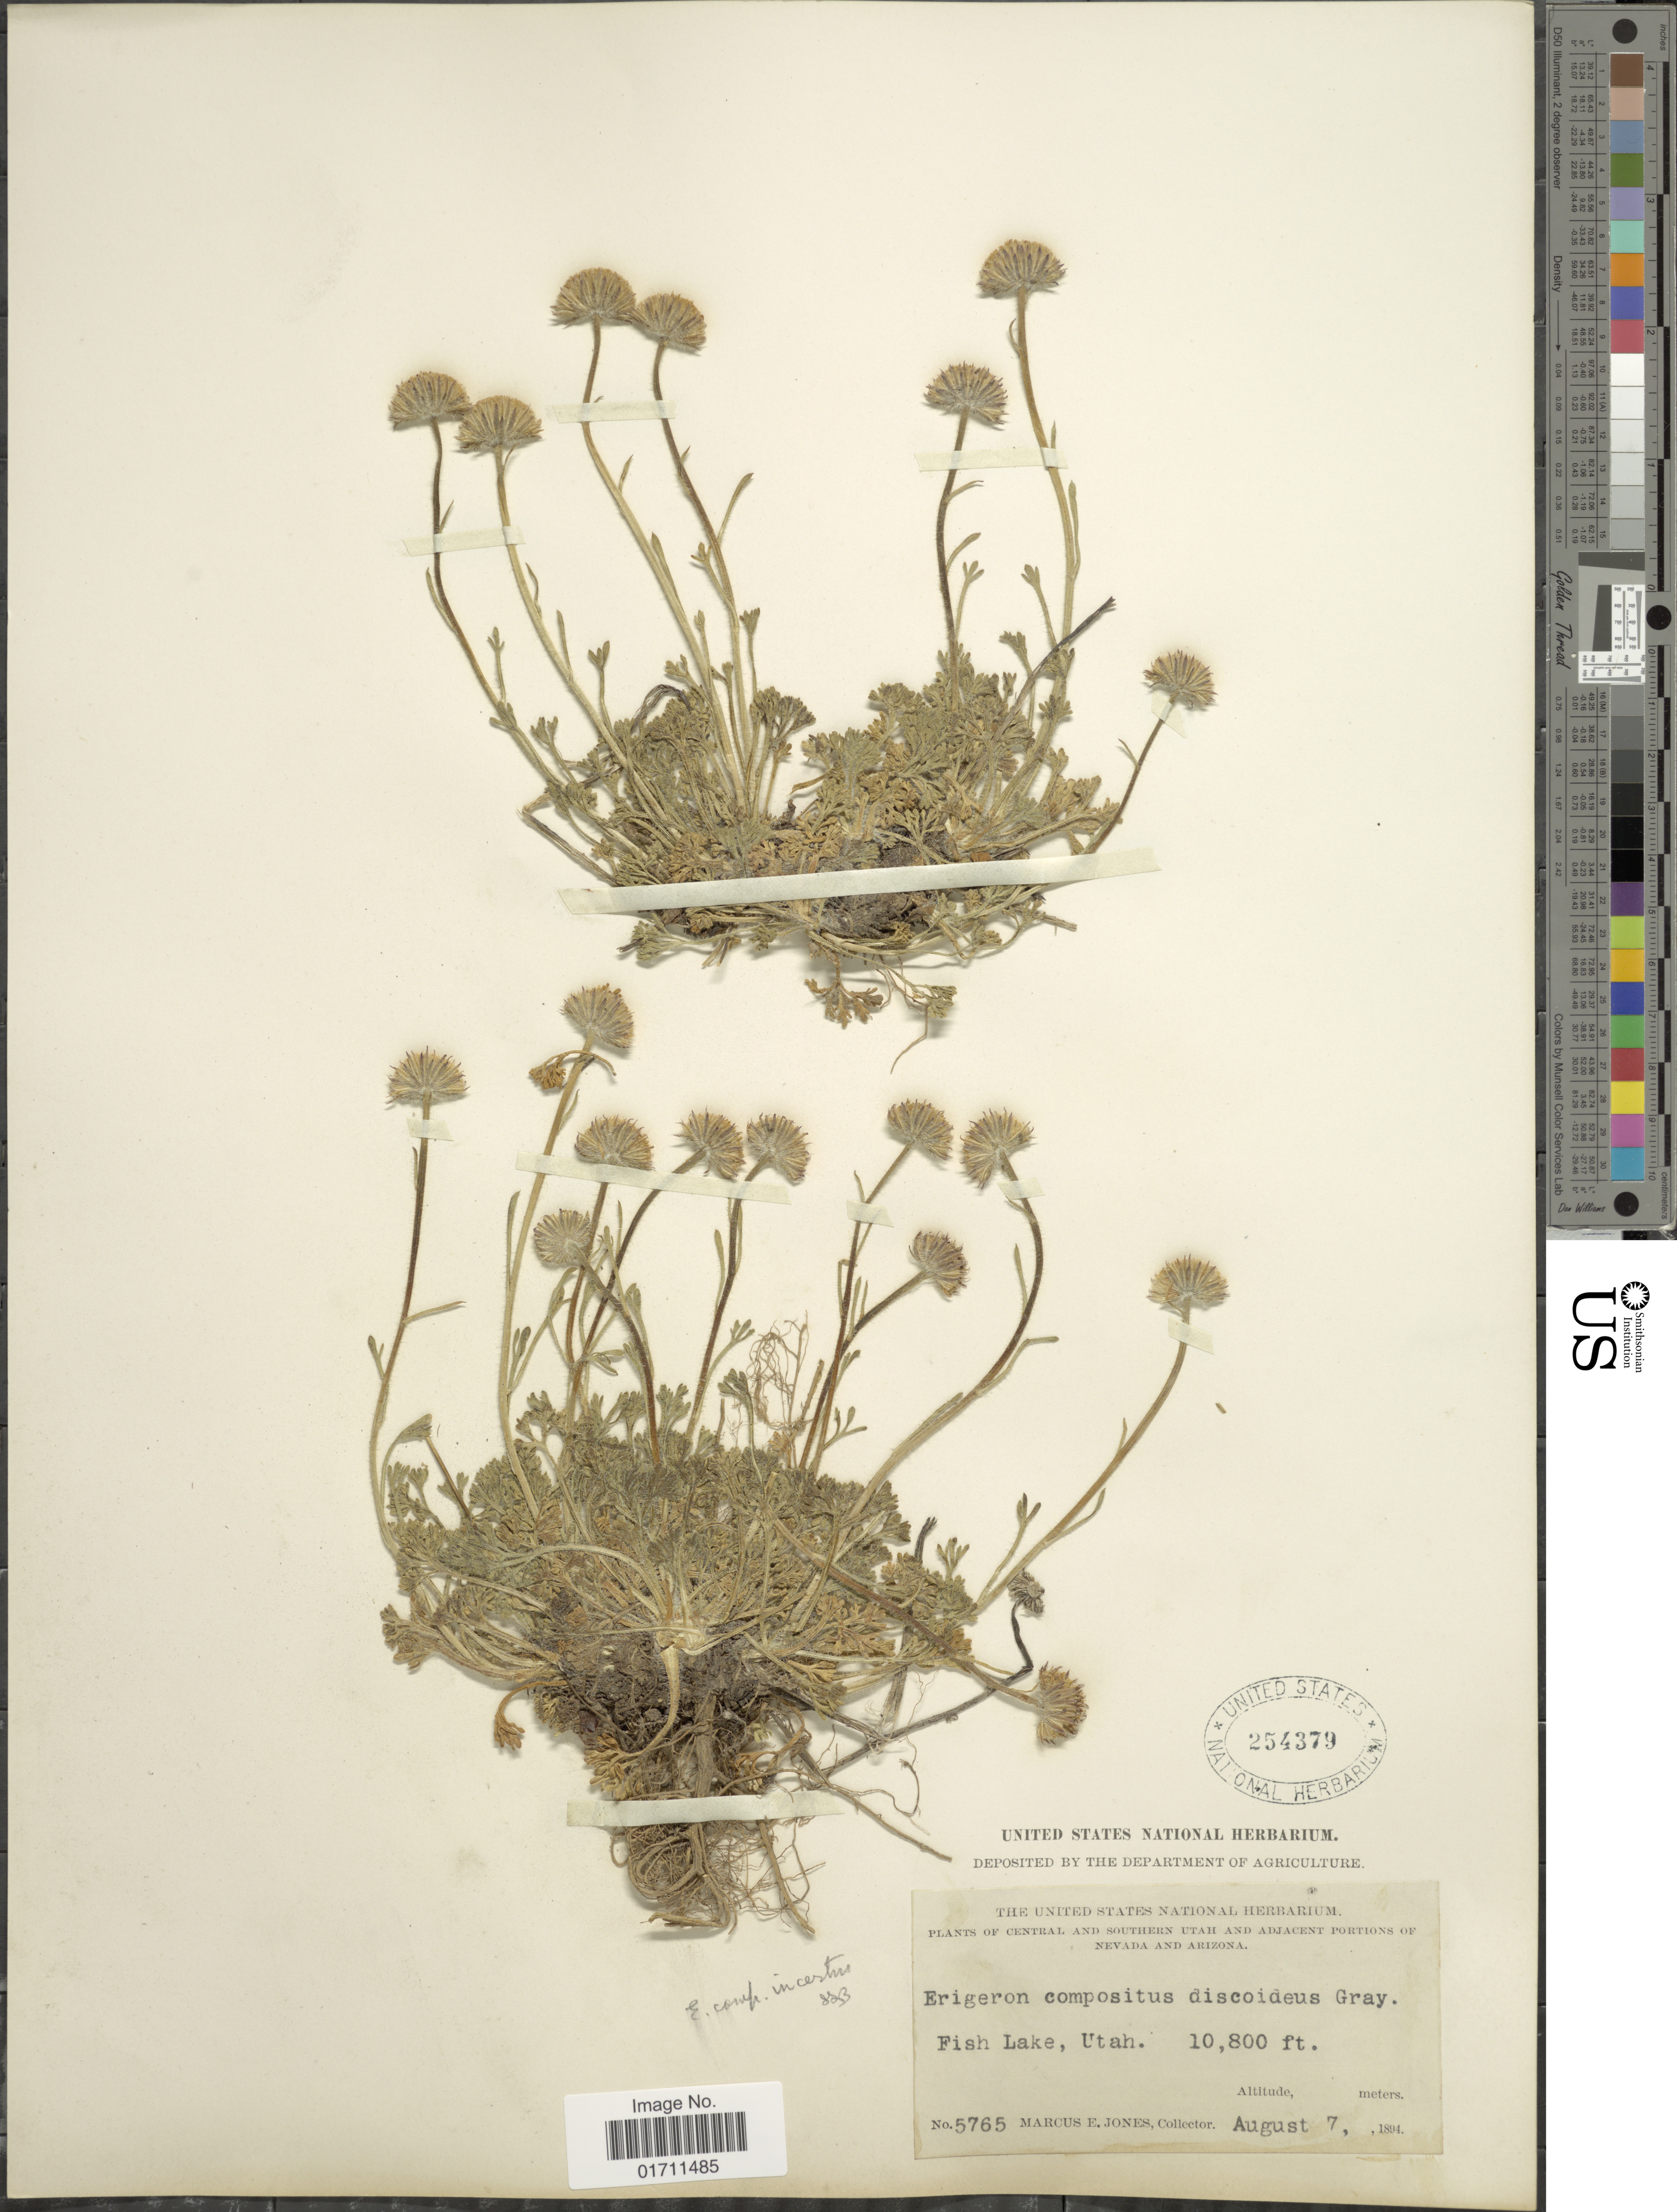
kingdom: Plantae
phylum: Tracheophyta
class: Magnoliopsida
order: Asterales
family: Asteraceae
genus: Erigeron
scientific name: Erigeron compositus var. incertus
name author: A. Nelson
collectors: M. E. Jones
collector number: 5765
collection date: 1894-08-07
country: United States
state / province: Utah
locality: Central and Southern Utah and Adjacent Portion of Nevada and Arizona, Fish Lake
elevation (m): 3292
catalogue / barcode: US 254379